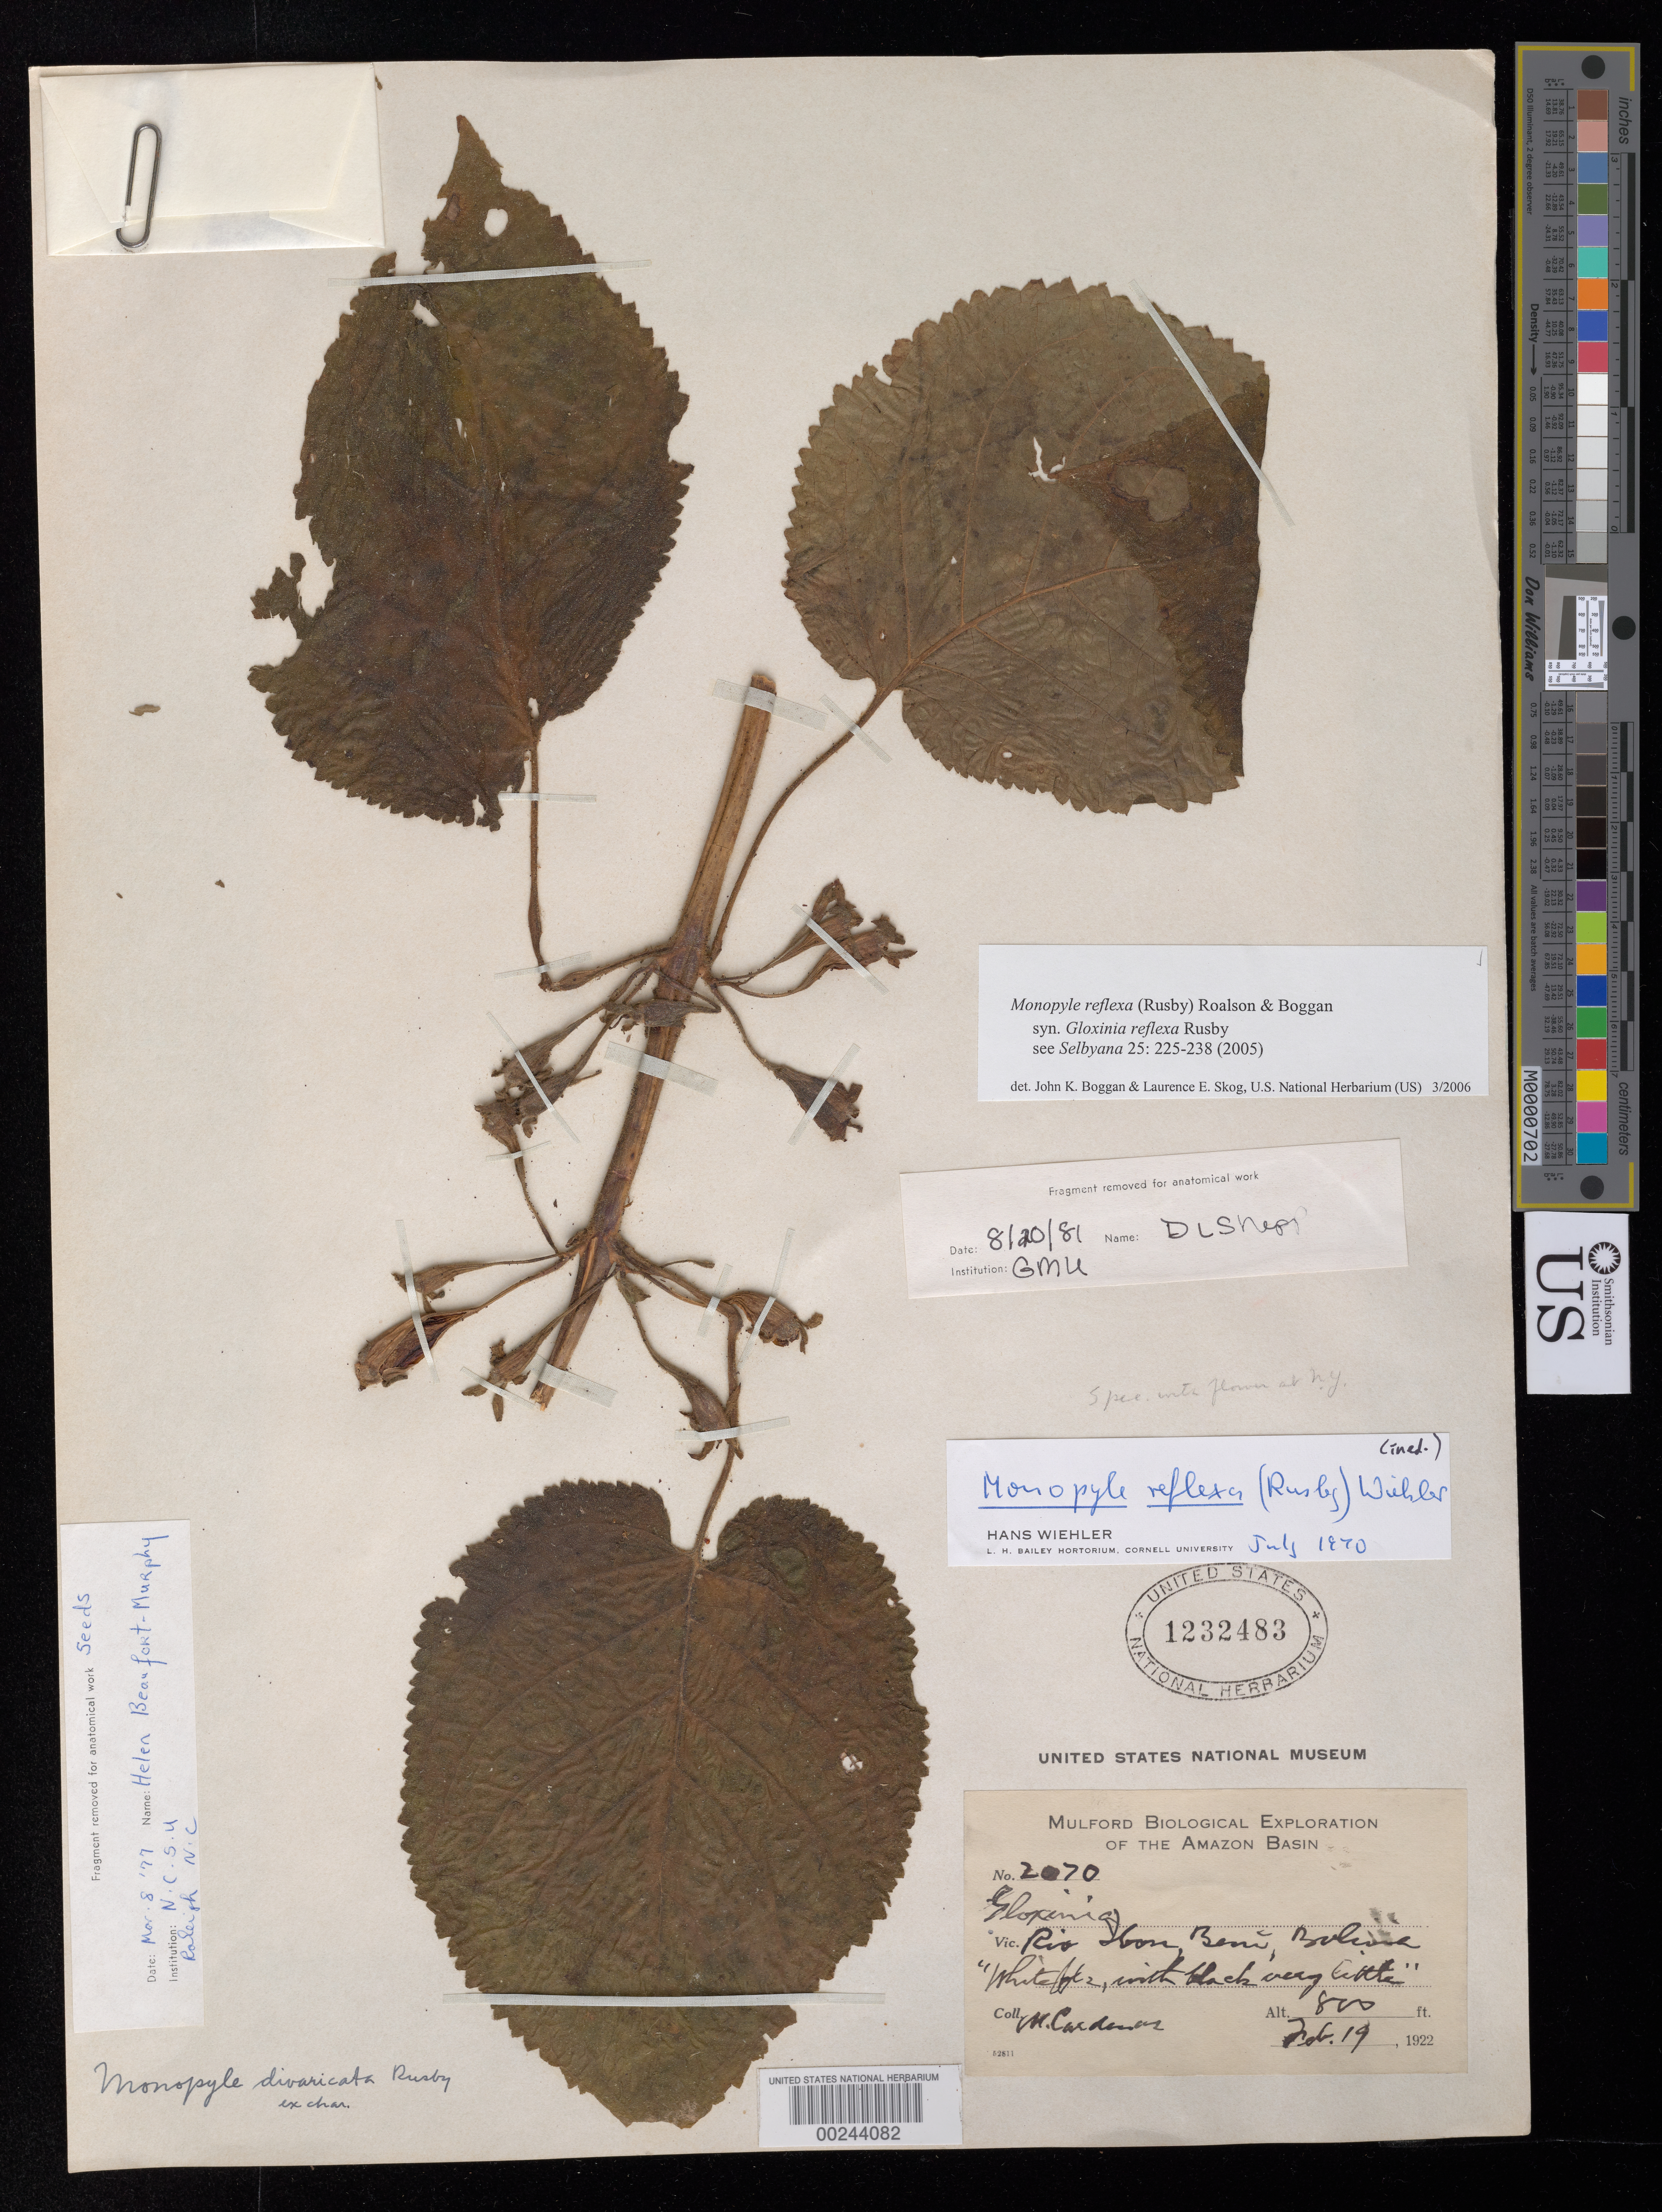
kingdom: Plantae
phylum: Tracheophyta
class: Magnoliopsida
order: Lamiales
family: Gesneriaceae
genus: Monopyle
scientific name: Monopyle reflexa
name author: (Rusby) Roalson & Boggan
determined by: Boggan, J. K.; Skog, L. E.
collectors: M. Cárdenas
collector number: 2070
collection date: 1922-02-19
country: Bolivia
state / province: Beni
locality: Rio Ibon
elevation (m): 244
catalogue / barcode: US 1232483